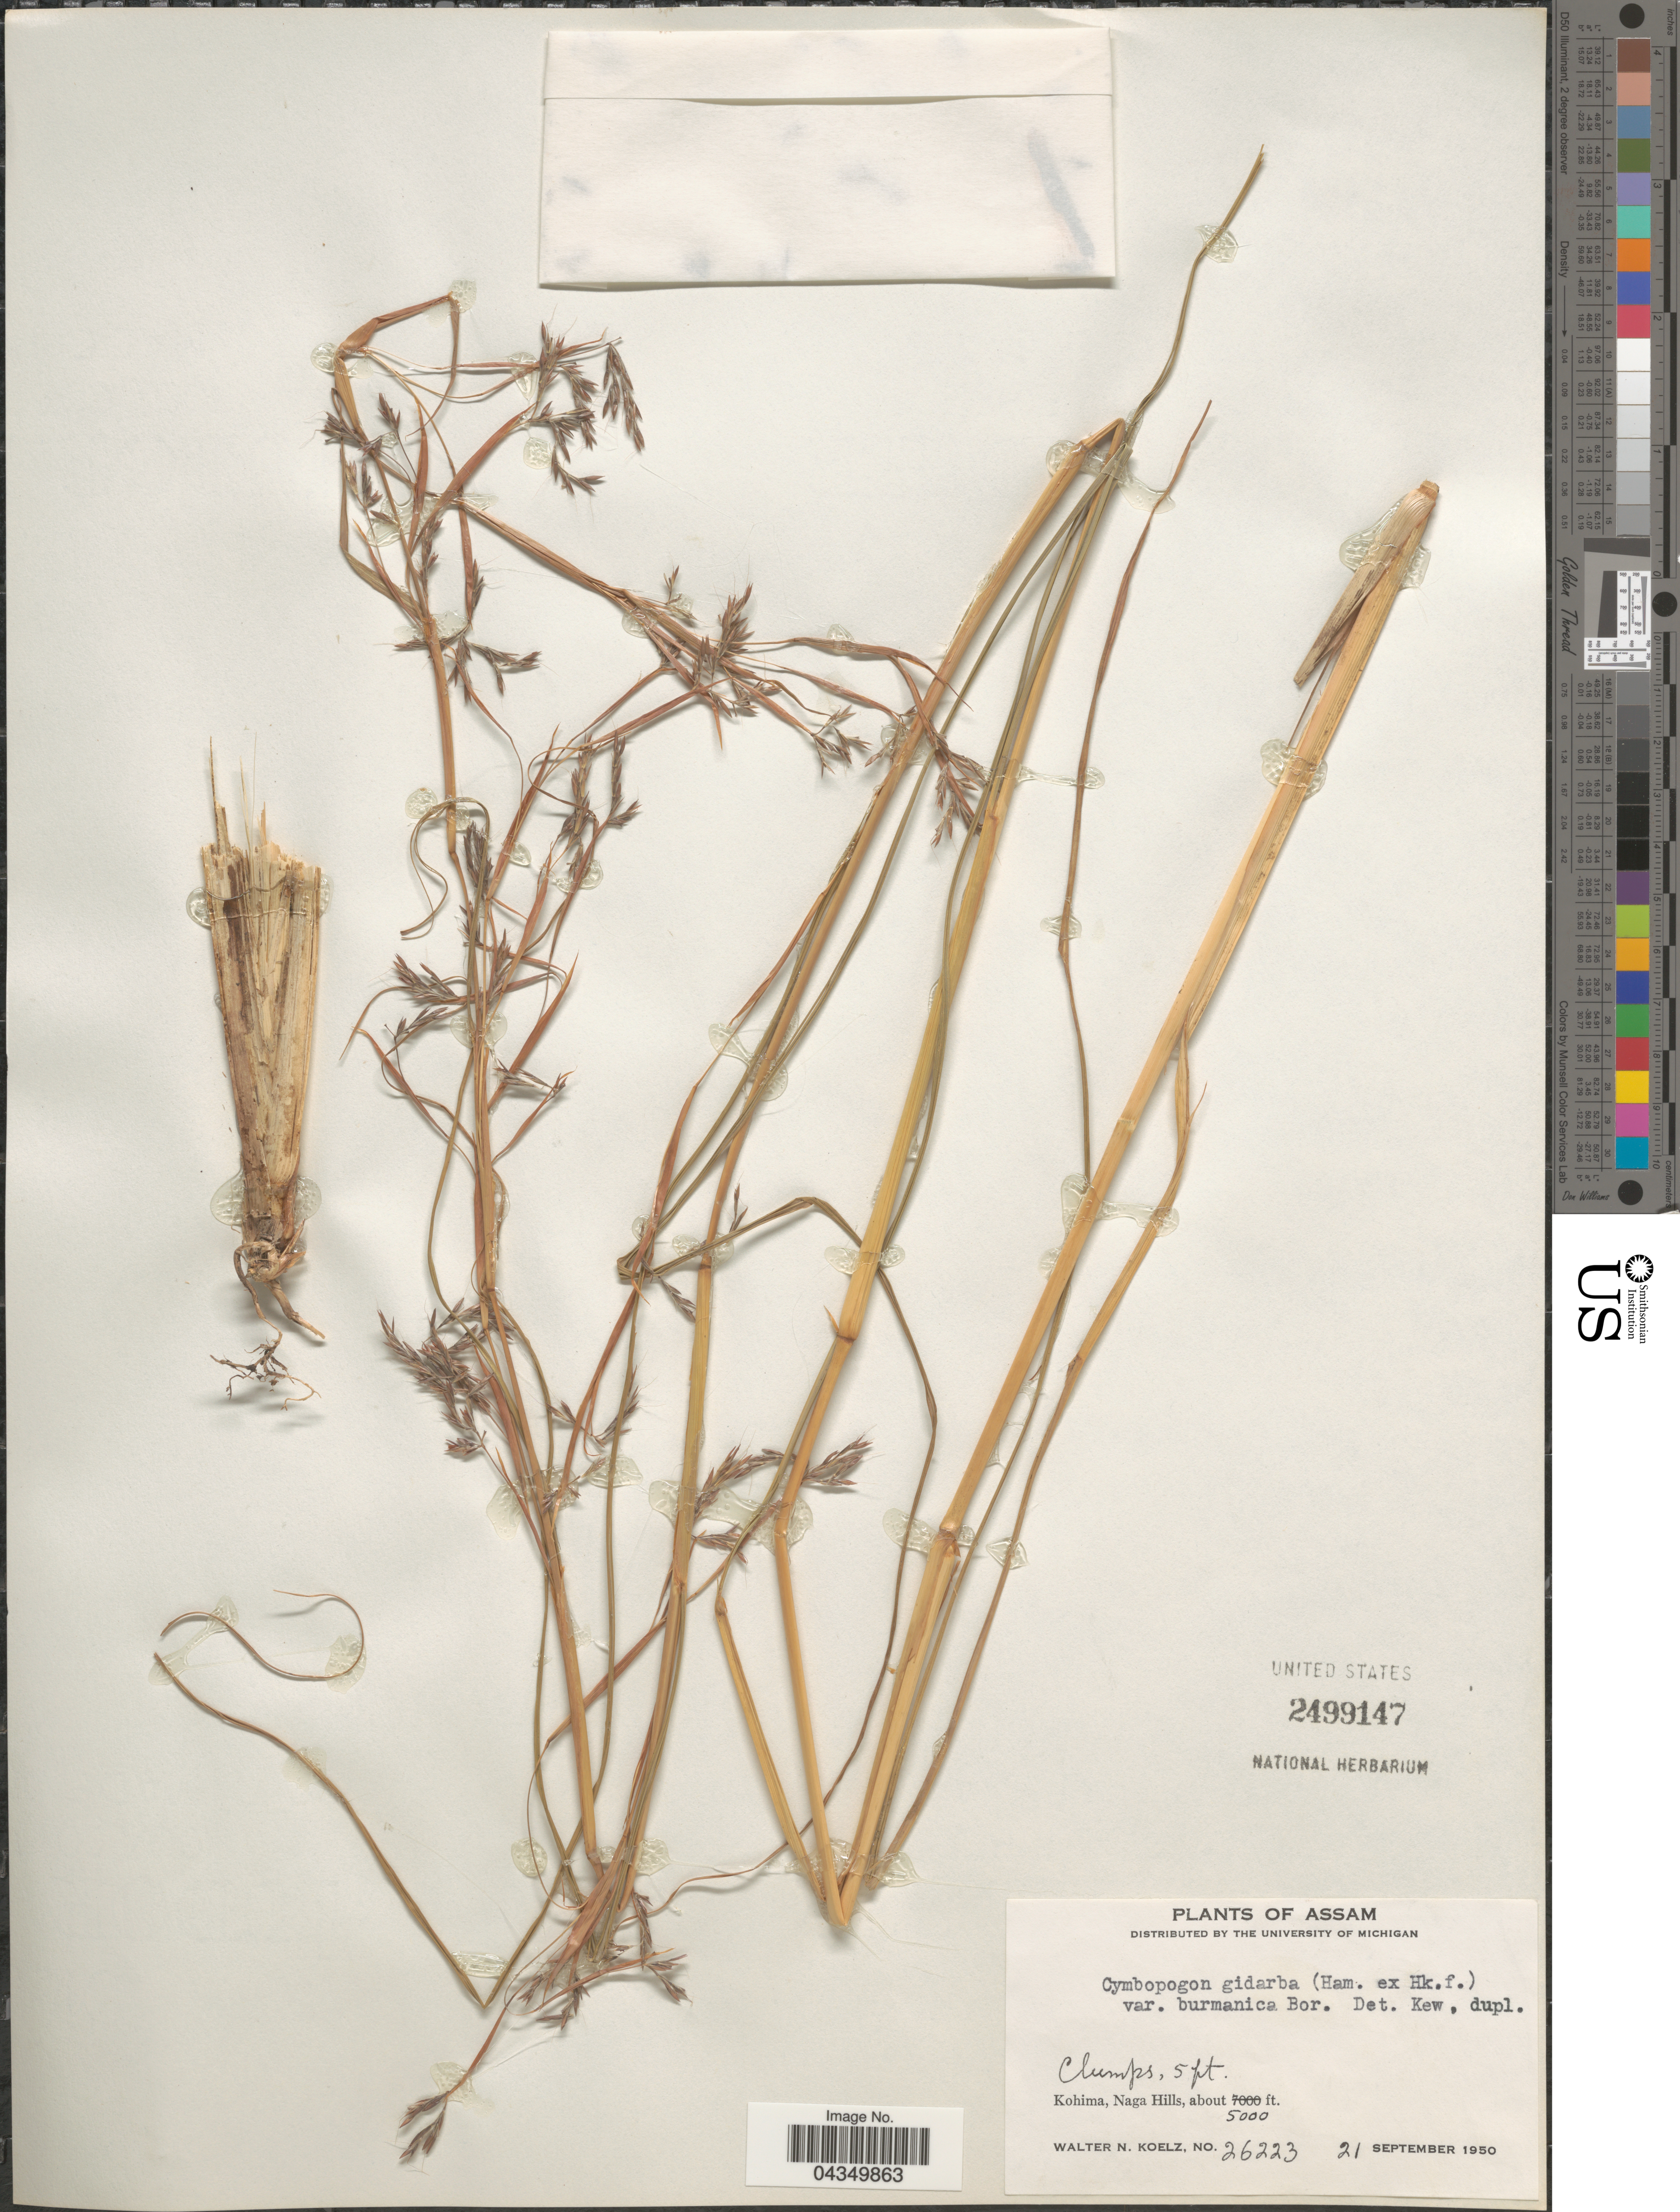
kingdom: Plantae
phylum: Tracheophyta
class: Liliopsida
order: Poales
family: Poaceae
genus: Cymbopogon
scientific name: Cymbopogon gidarba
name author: (Buch.-Ham. ex Steud.) B.S. Sun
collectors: W. N. Koelz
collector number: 26223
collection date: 1950-09-21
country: India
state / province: Nagaland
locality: Kohima, Naga Hills.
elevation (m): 1524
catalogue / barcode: US 2499147